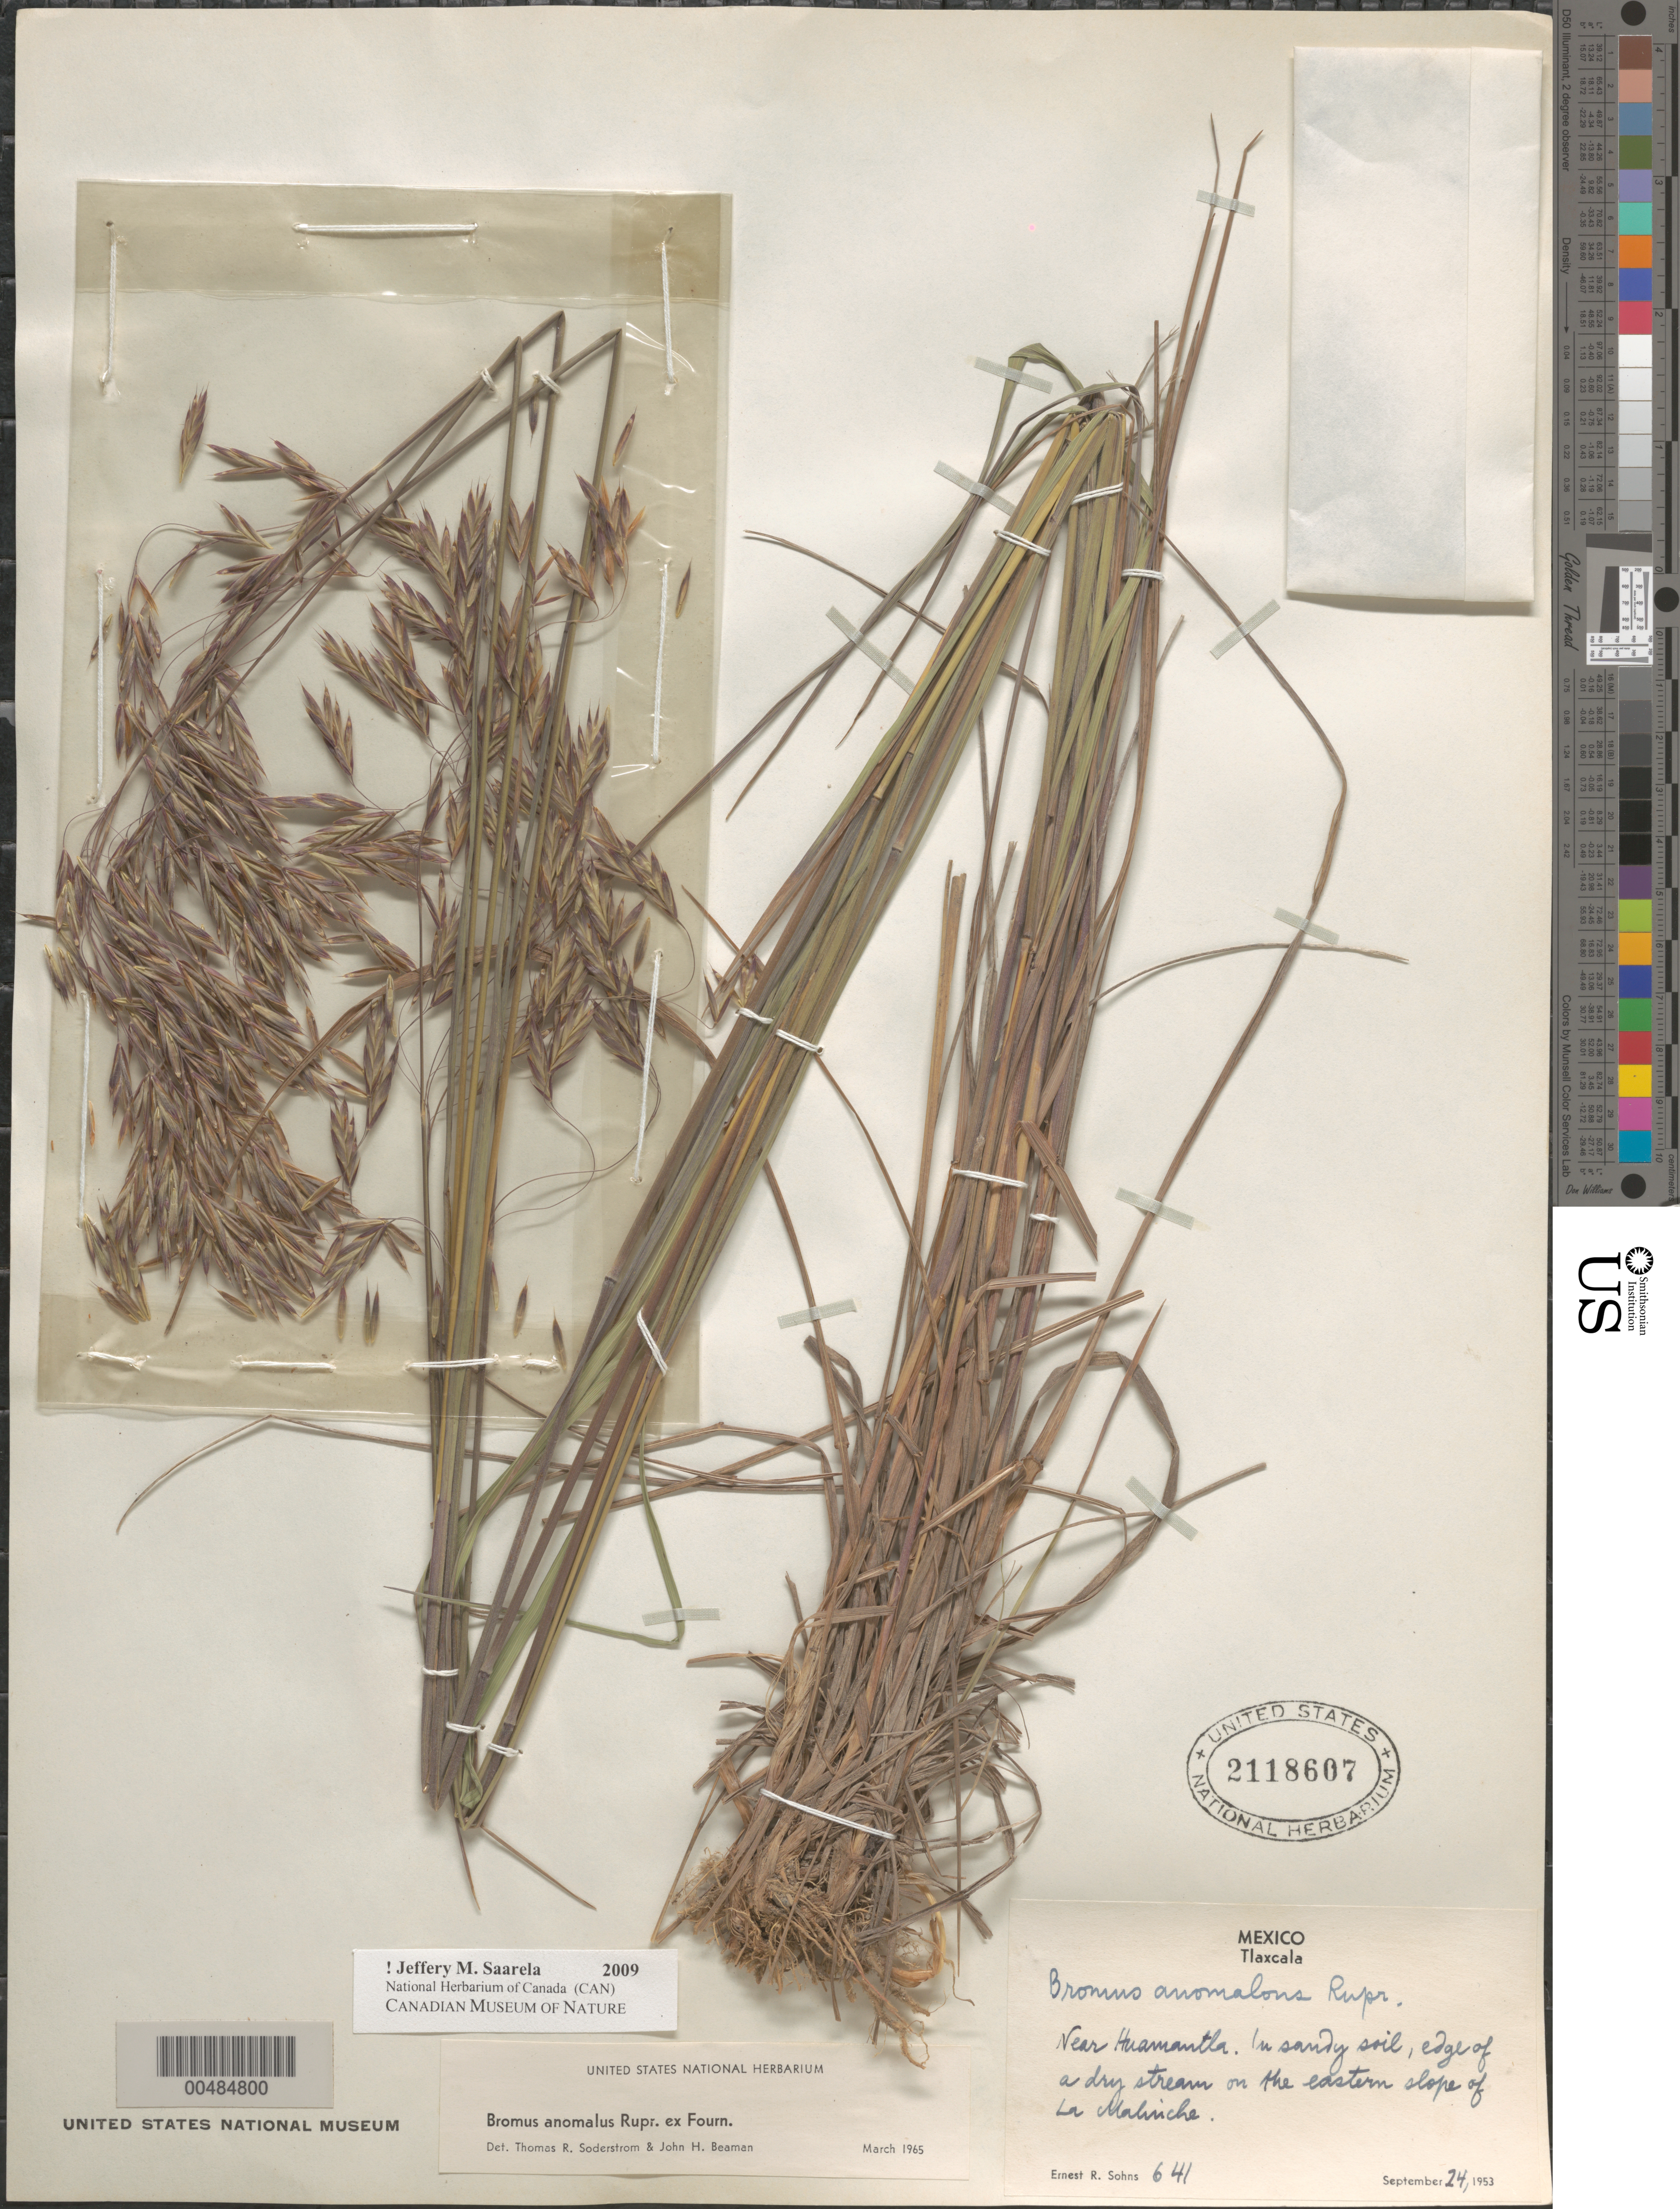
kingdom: Plantae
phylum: Tracheophyta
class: Liliopsida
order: Poales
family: Poaceae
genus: Bromus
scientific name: Bromus anomalus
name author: Rupr. ex E. Fourn.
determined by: Soderstrom, T. R.; Beaman, J. H.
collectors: E. R. Sohns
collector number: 641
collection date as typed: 24 Sep 1953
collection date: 1953-09-24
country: Mexico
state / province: Tlaxcala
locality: Near Huamantla, E slope of La Malinche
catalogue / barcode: US 2118607